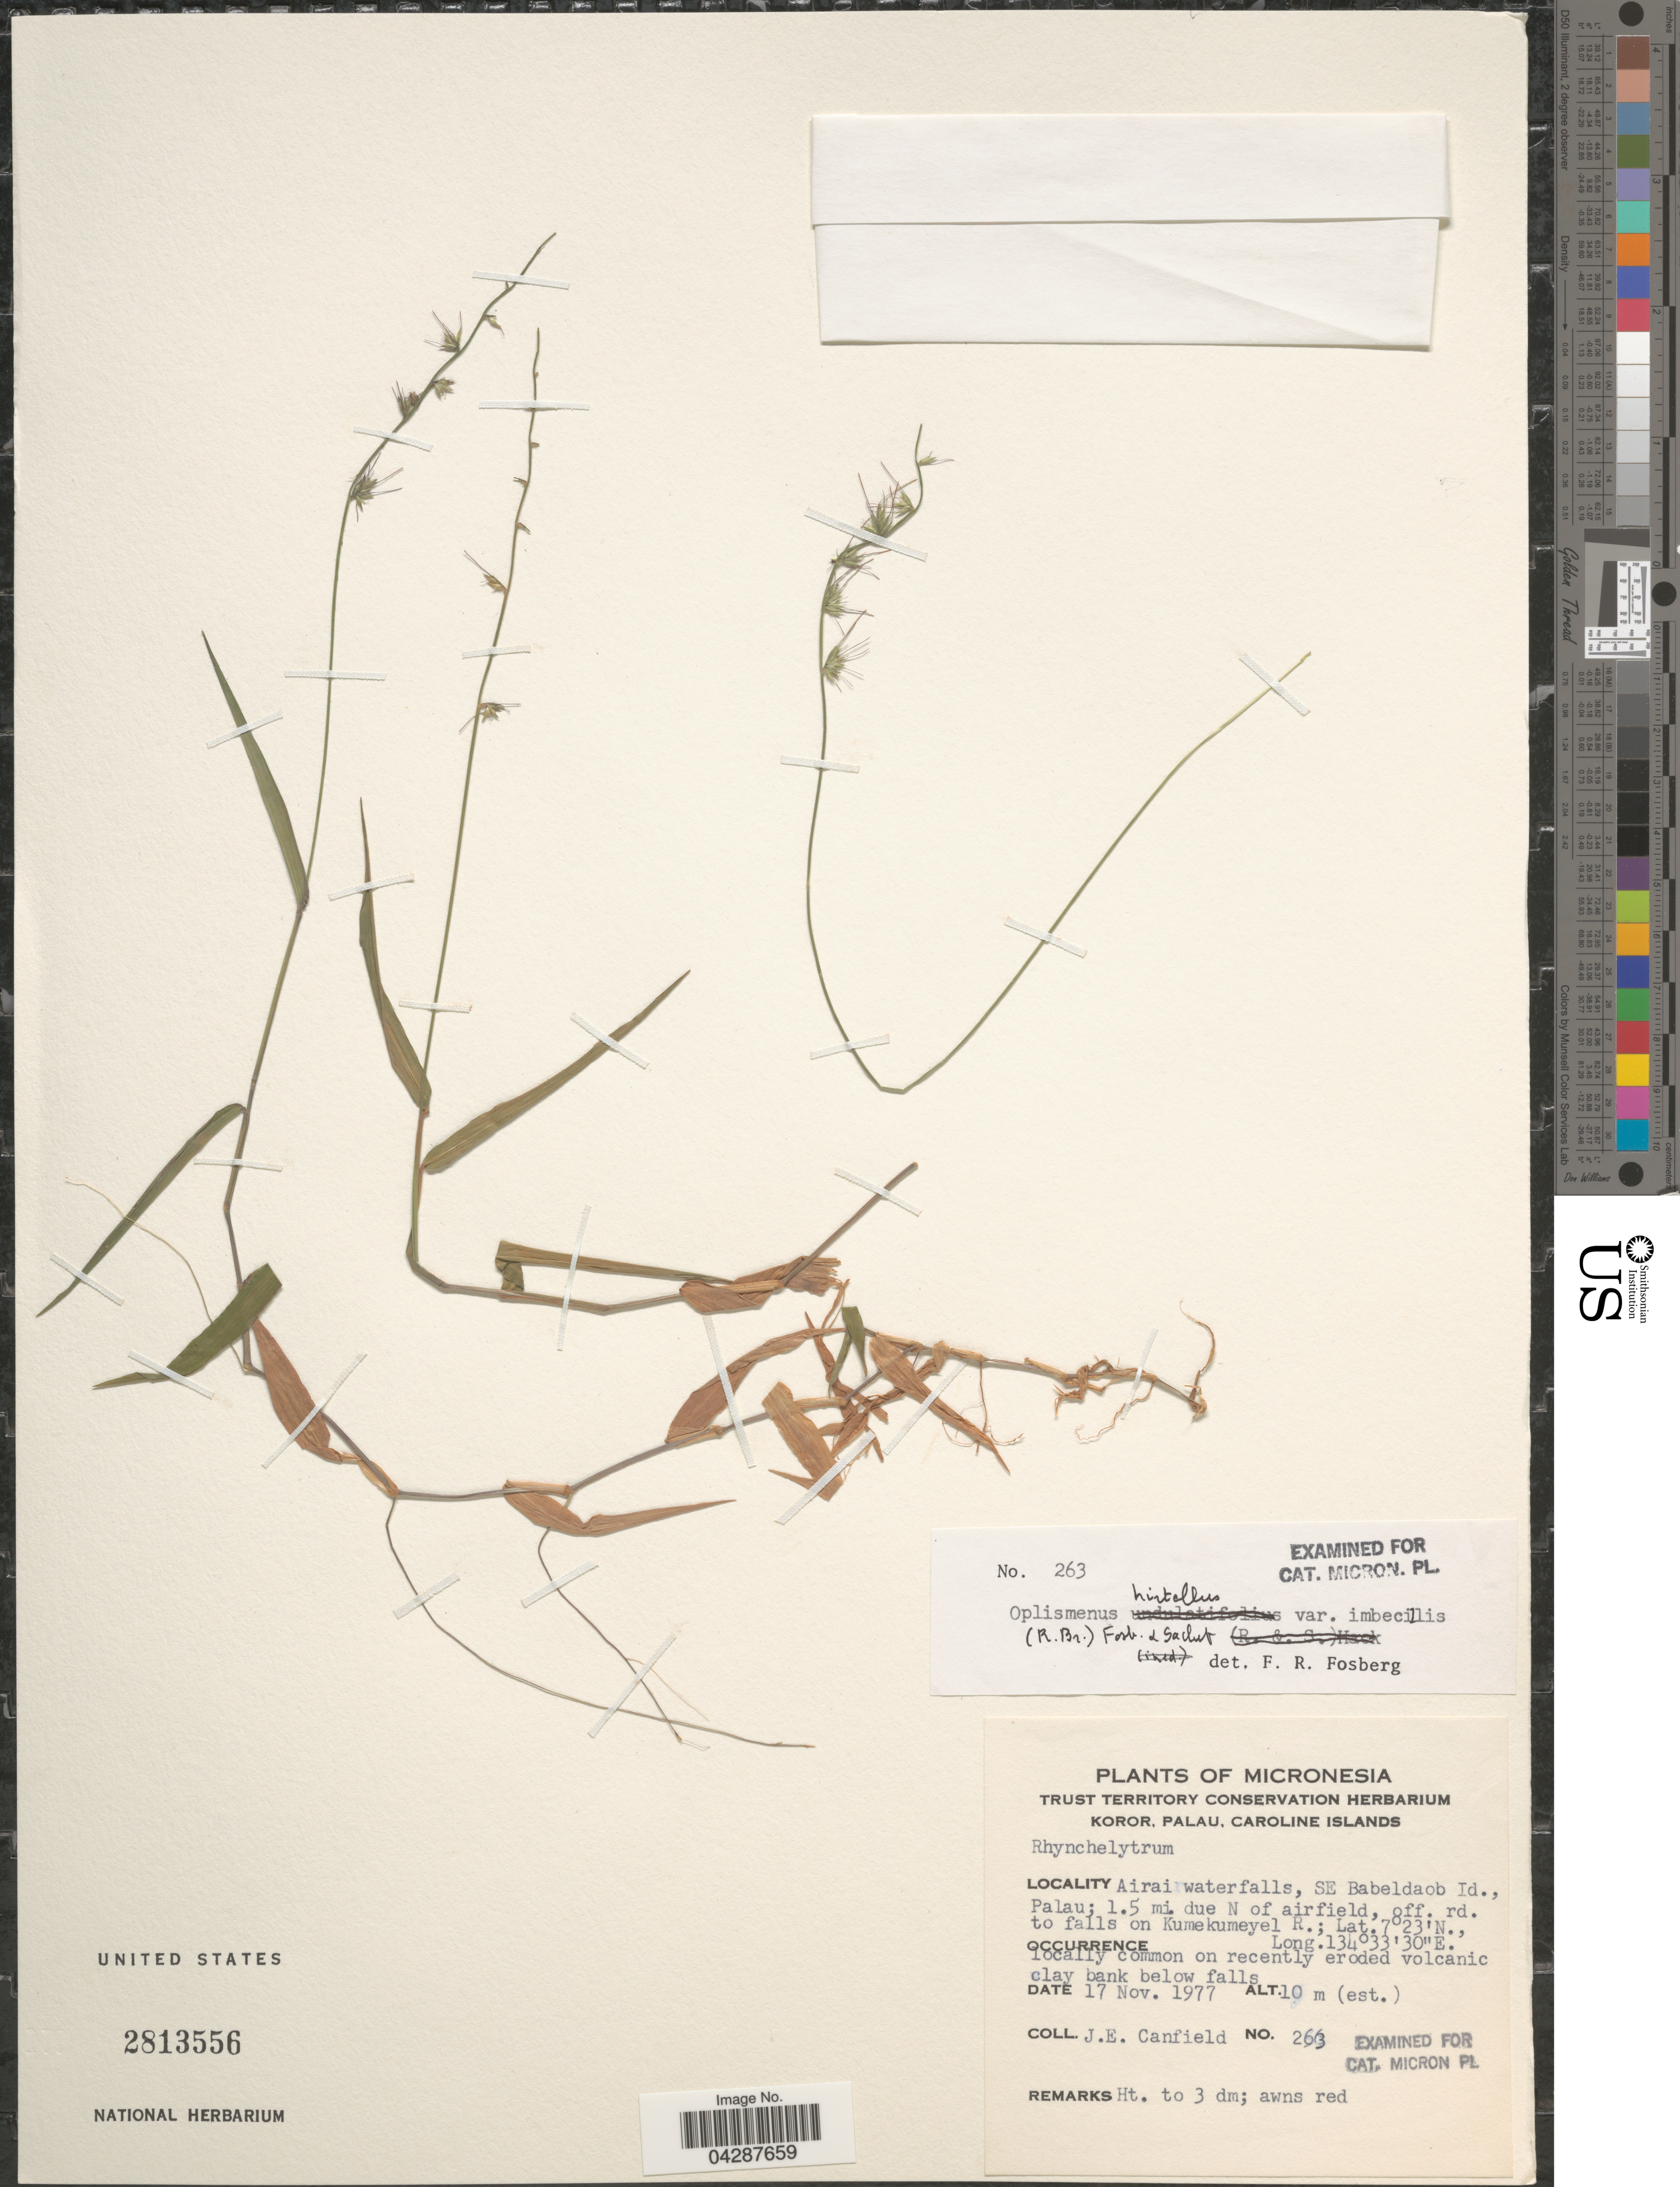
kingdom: Plantae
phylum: Tracheophyta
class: Liliopsida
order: Poales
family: Poaceae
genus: Oplismenus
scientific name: Oplismenus hirtellus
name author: (L.) P. Beauv.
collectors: J. E. Canfield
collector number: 263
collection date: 1977-11-17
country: Palau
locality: Koror, Palau, Caroline Islands. Airai waterfalls, SE Babeldaob Id., Palau; 1.5 mi due N of airfield, off. rd. to falls on Kumekumeye R.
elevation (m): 10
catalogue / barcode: US 2813556